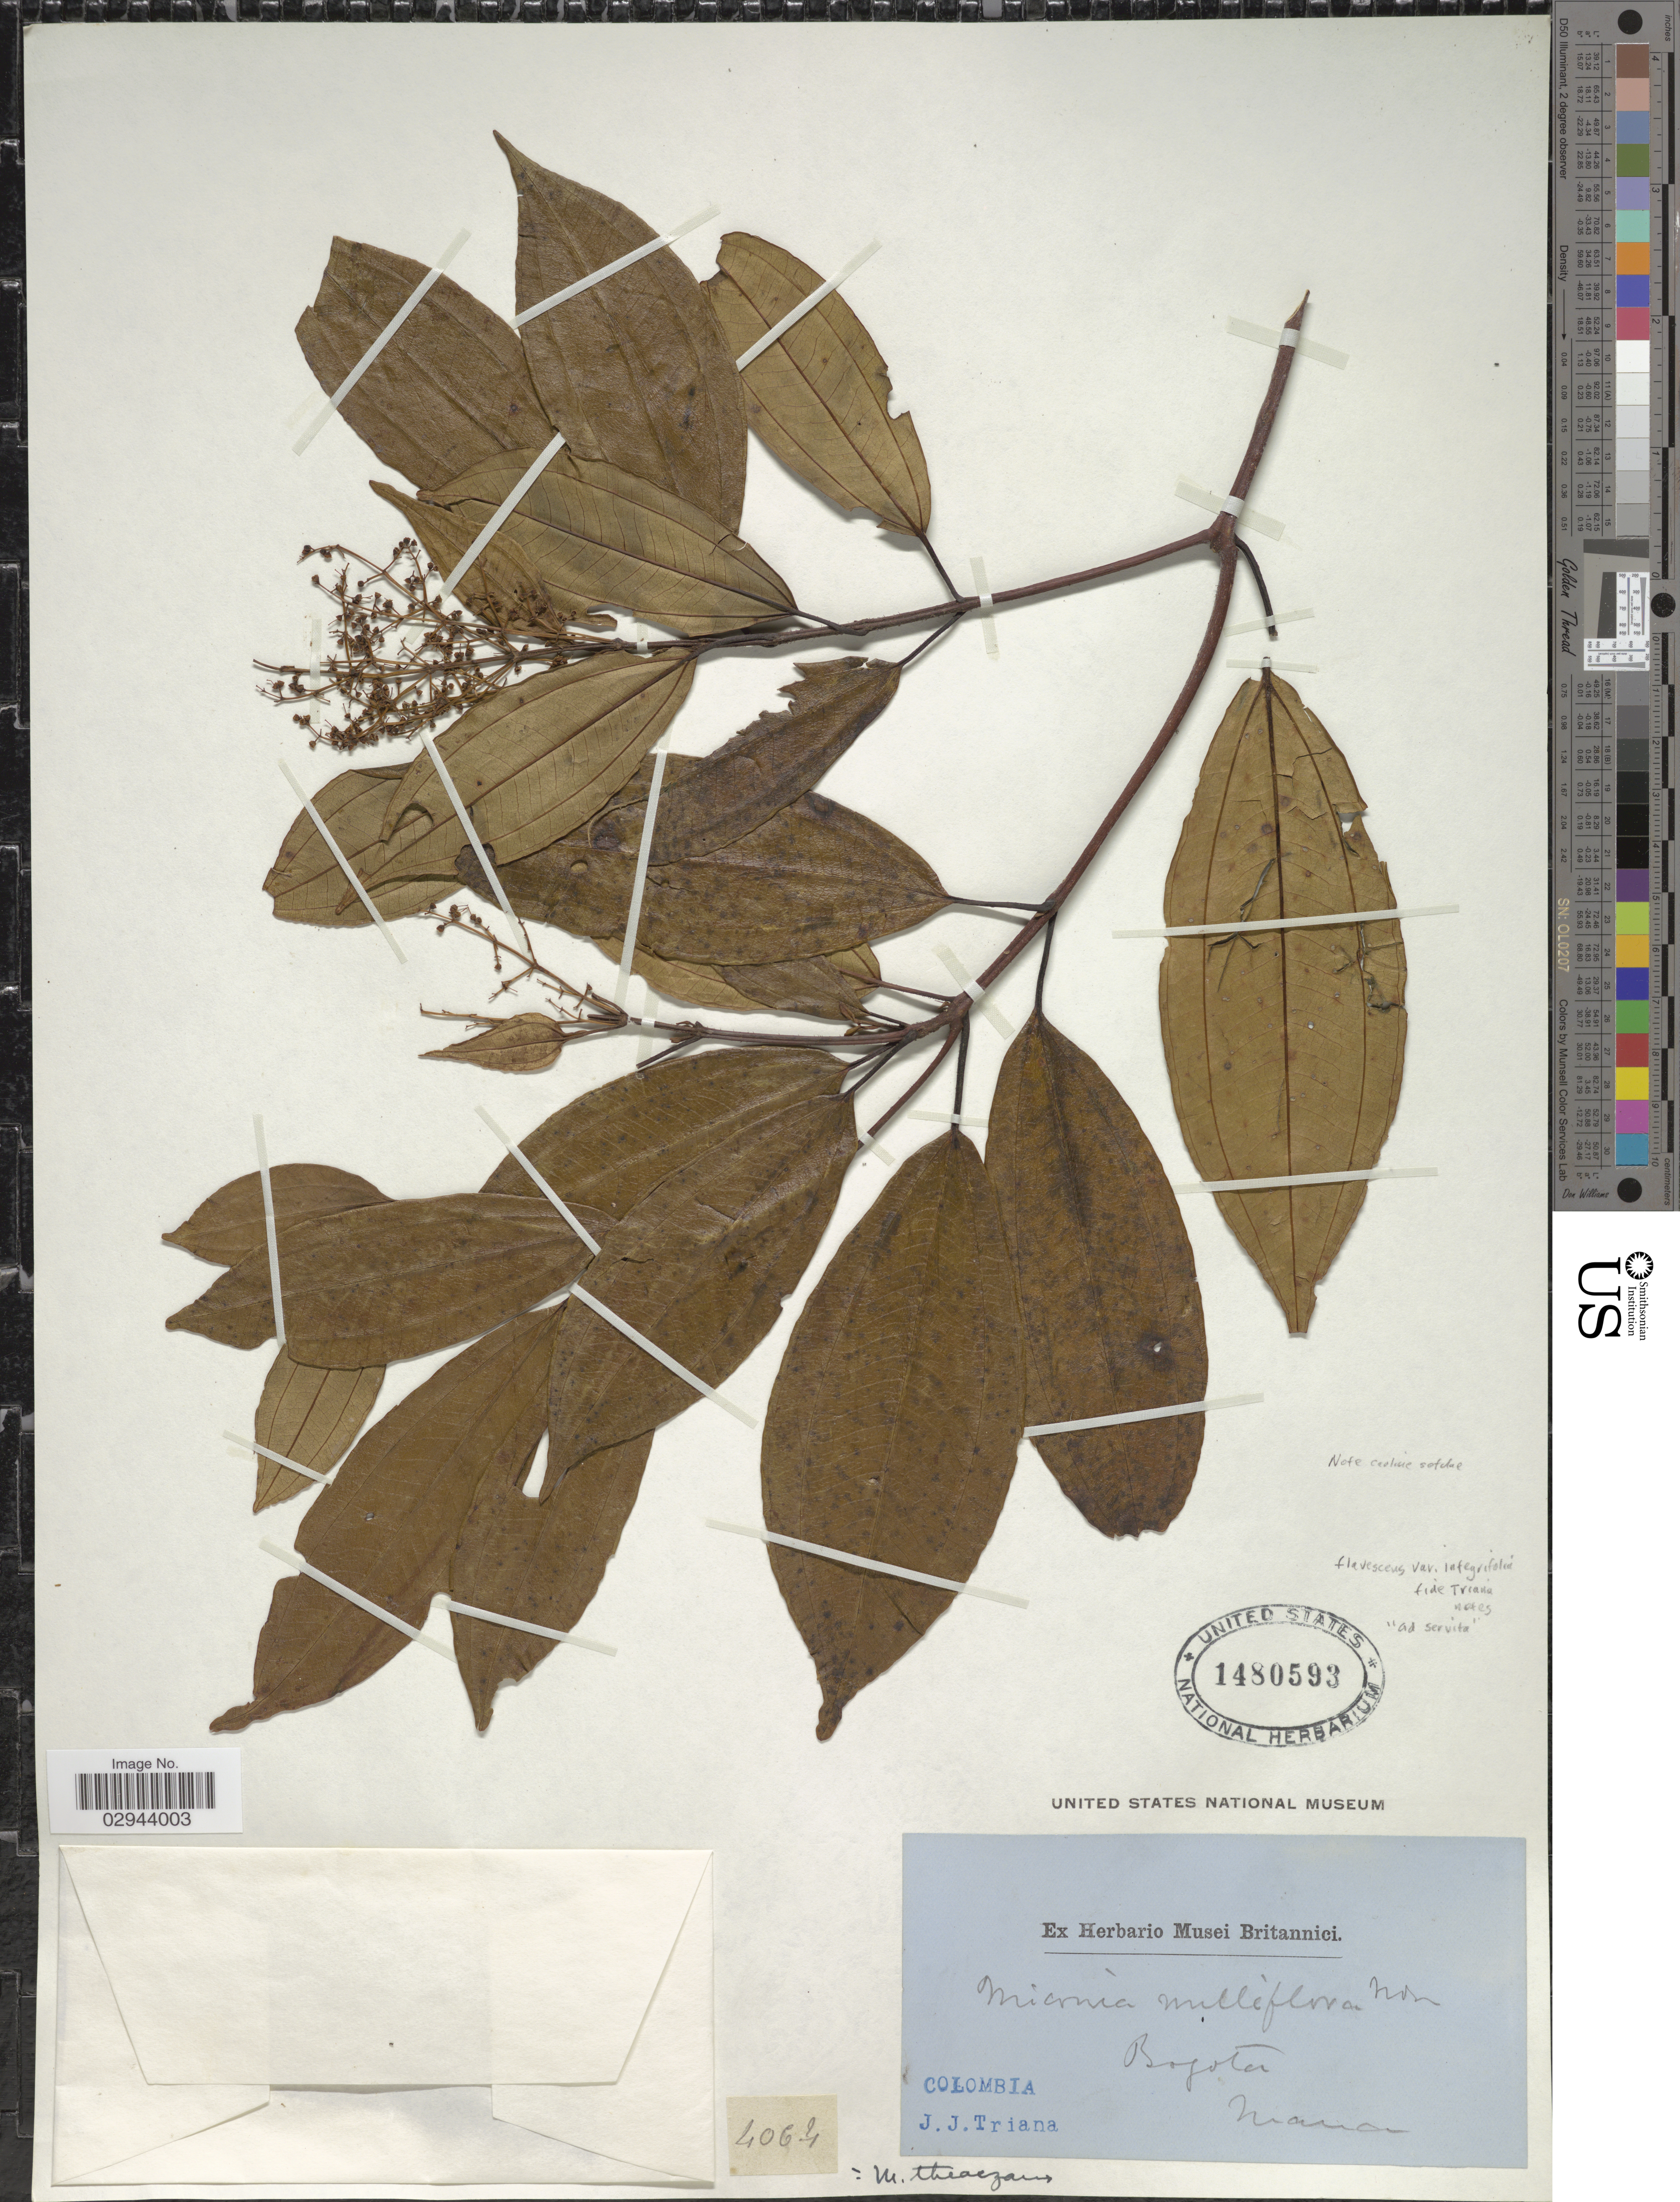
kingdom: Plantae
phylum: Tracheophyta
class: Magnoliopsida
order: Myrtales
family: Melastomataceae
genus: Miconia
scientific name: Miconia theizans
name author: (Bonpl.) Cogn.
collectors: J. J. Triana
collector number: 4064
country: Colombia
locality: Bogota.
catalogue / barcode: US 1480593